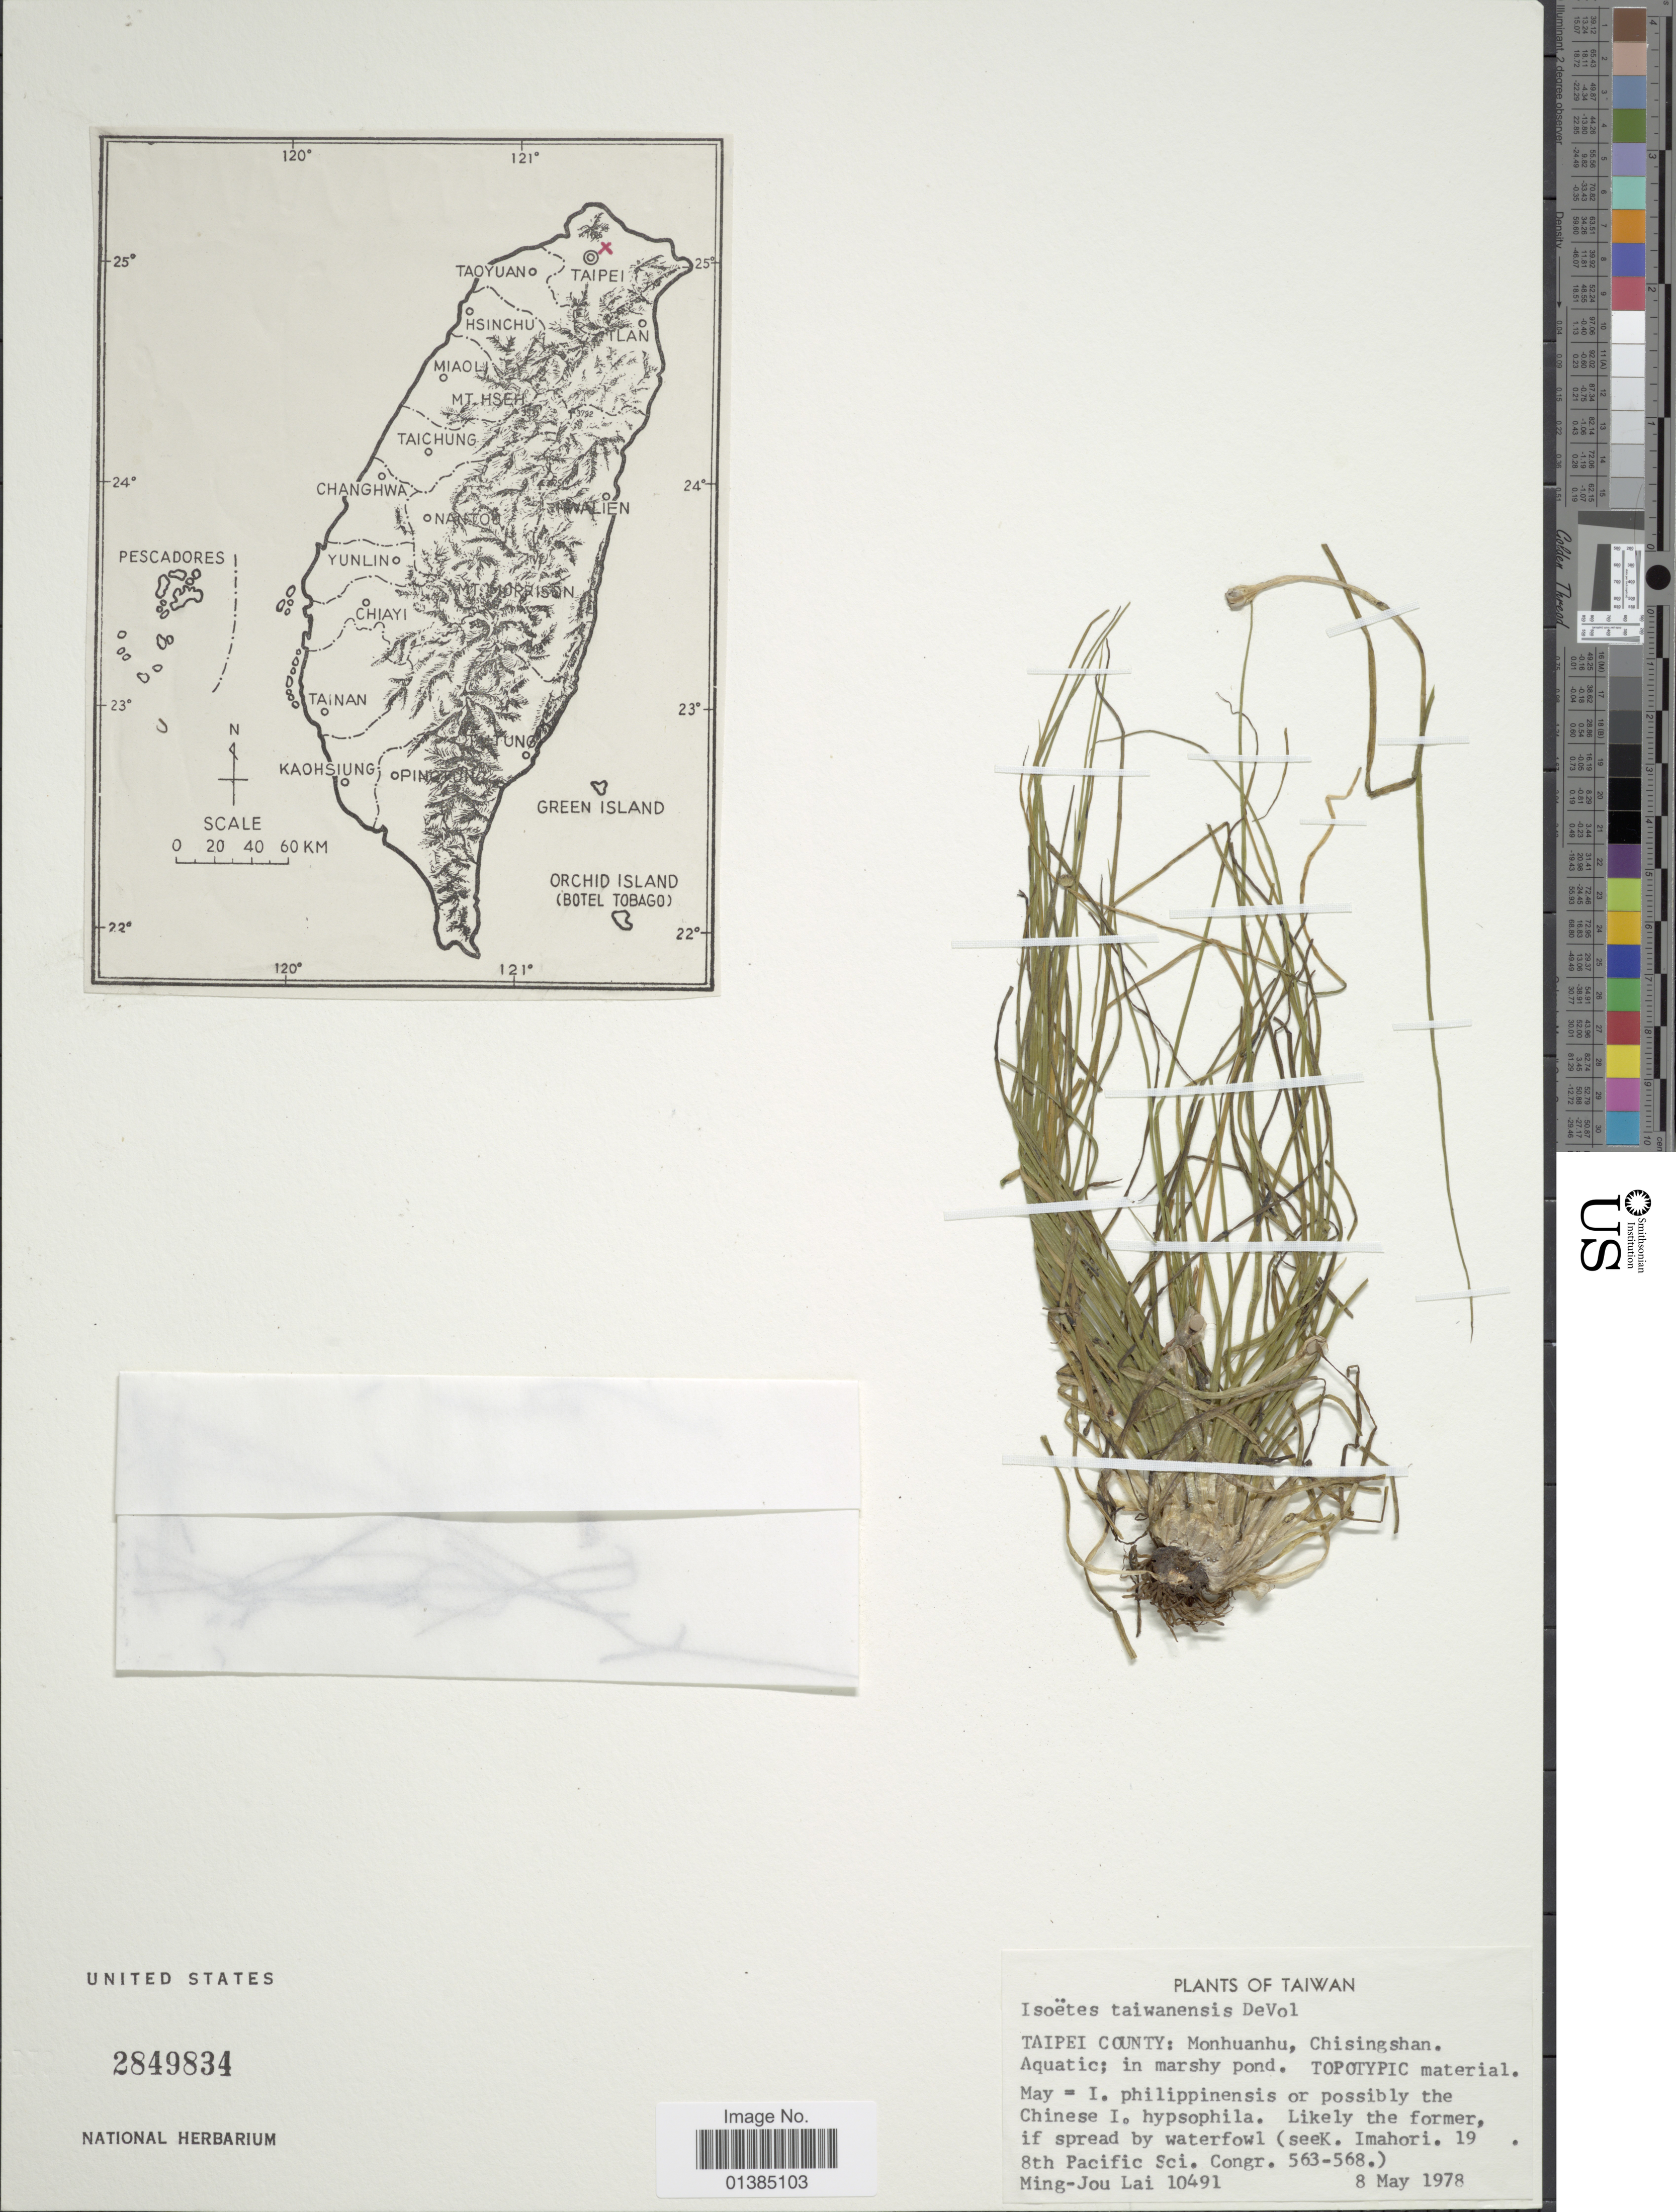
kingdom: Plantae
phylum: Tracheophyta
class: Lycopodiopsida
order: Isoetales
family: Isoetaceae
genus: Isoetes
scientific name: Isoetes taiwanensis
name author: De Vol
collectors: Ming-Jou Lai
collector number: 10491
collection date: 1978-05-08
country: Taiwan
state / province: Taipei City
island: Taiwan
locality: Monhuanhu, Chisingshan.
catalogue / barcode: US 2849834